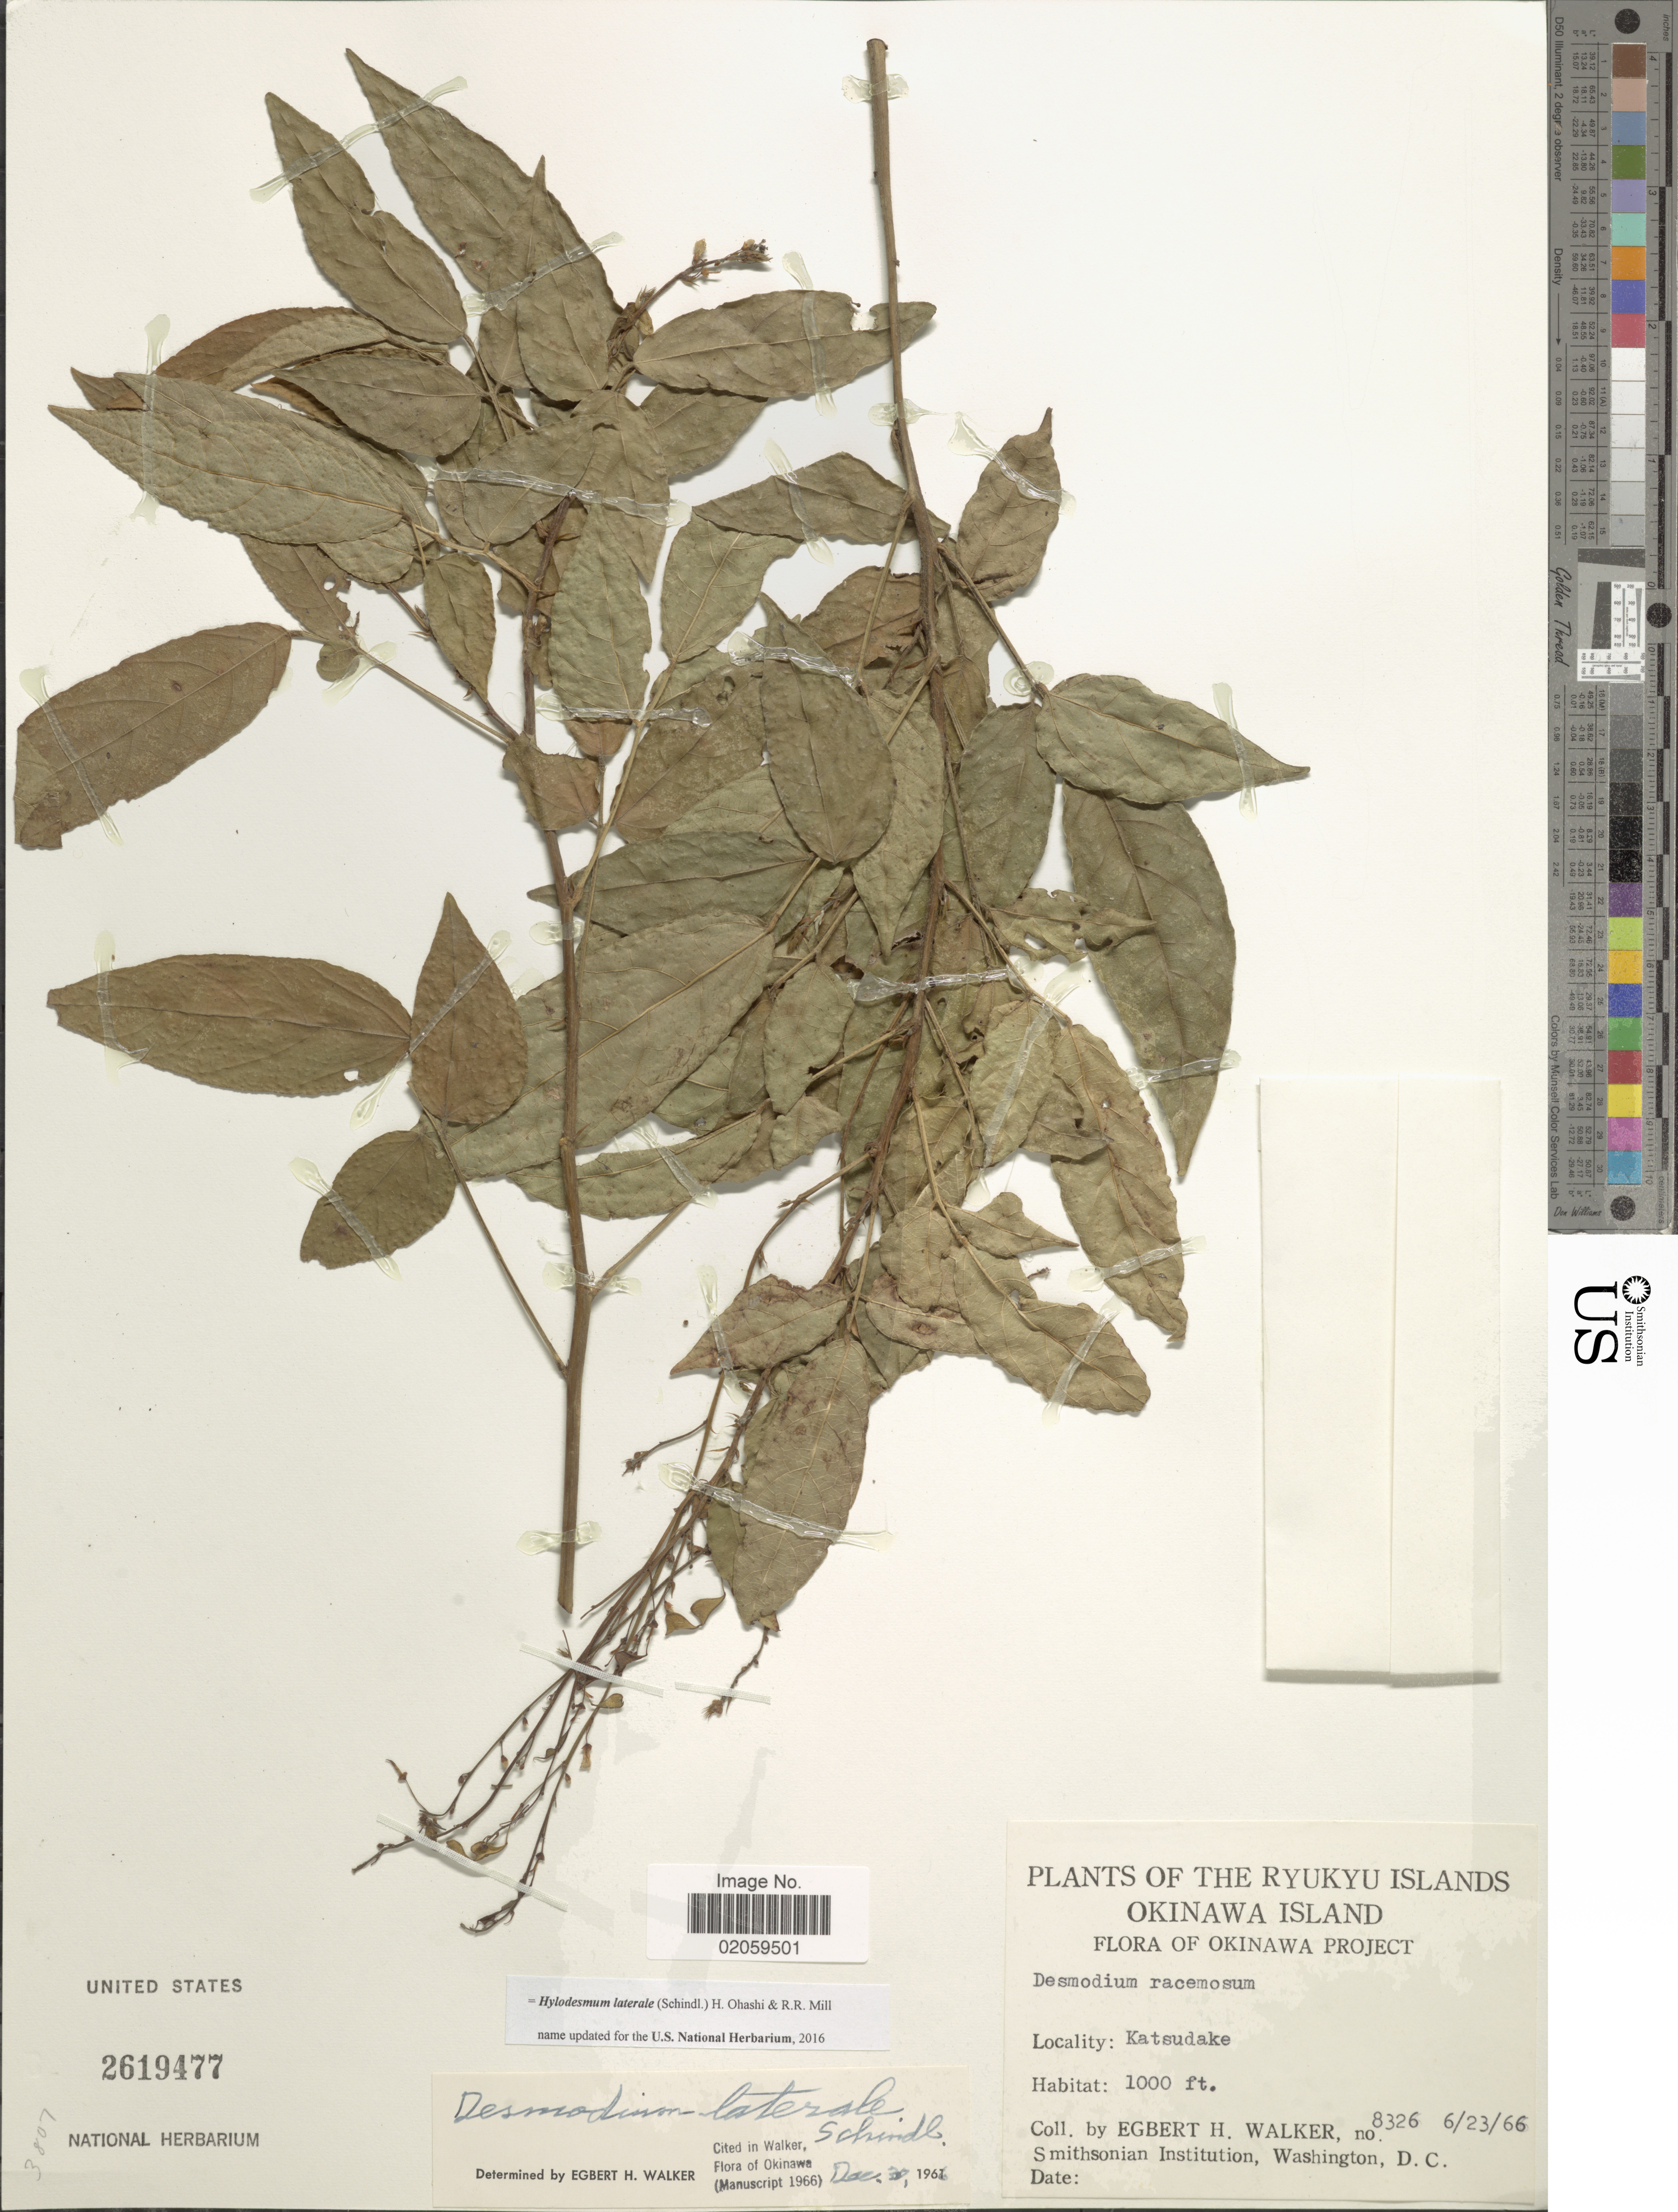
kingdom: Plantae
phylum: Tracheophyta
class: Magnoliopsida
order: Fabales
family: Fabaceae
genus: Hylodesmum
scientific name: Hylodesmum laterale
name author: (Schindl.) H. Ohashi & R.R. Mill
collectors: E. H. Walker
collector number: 8326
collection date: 1966-06-23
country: Japan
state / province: Okinawa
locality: Ryukyu Islands, Okinawa Island, Katsudake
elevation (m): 305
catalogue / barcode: US 2619477